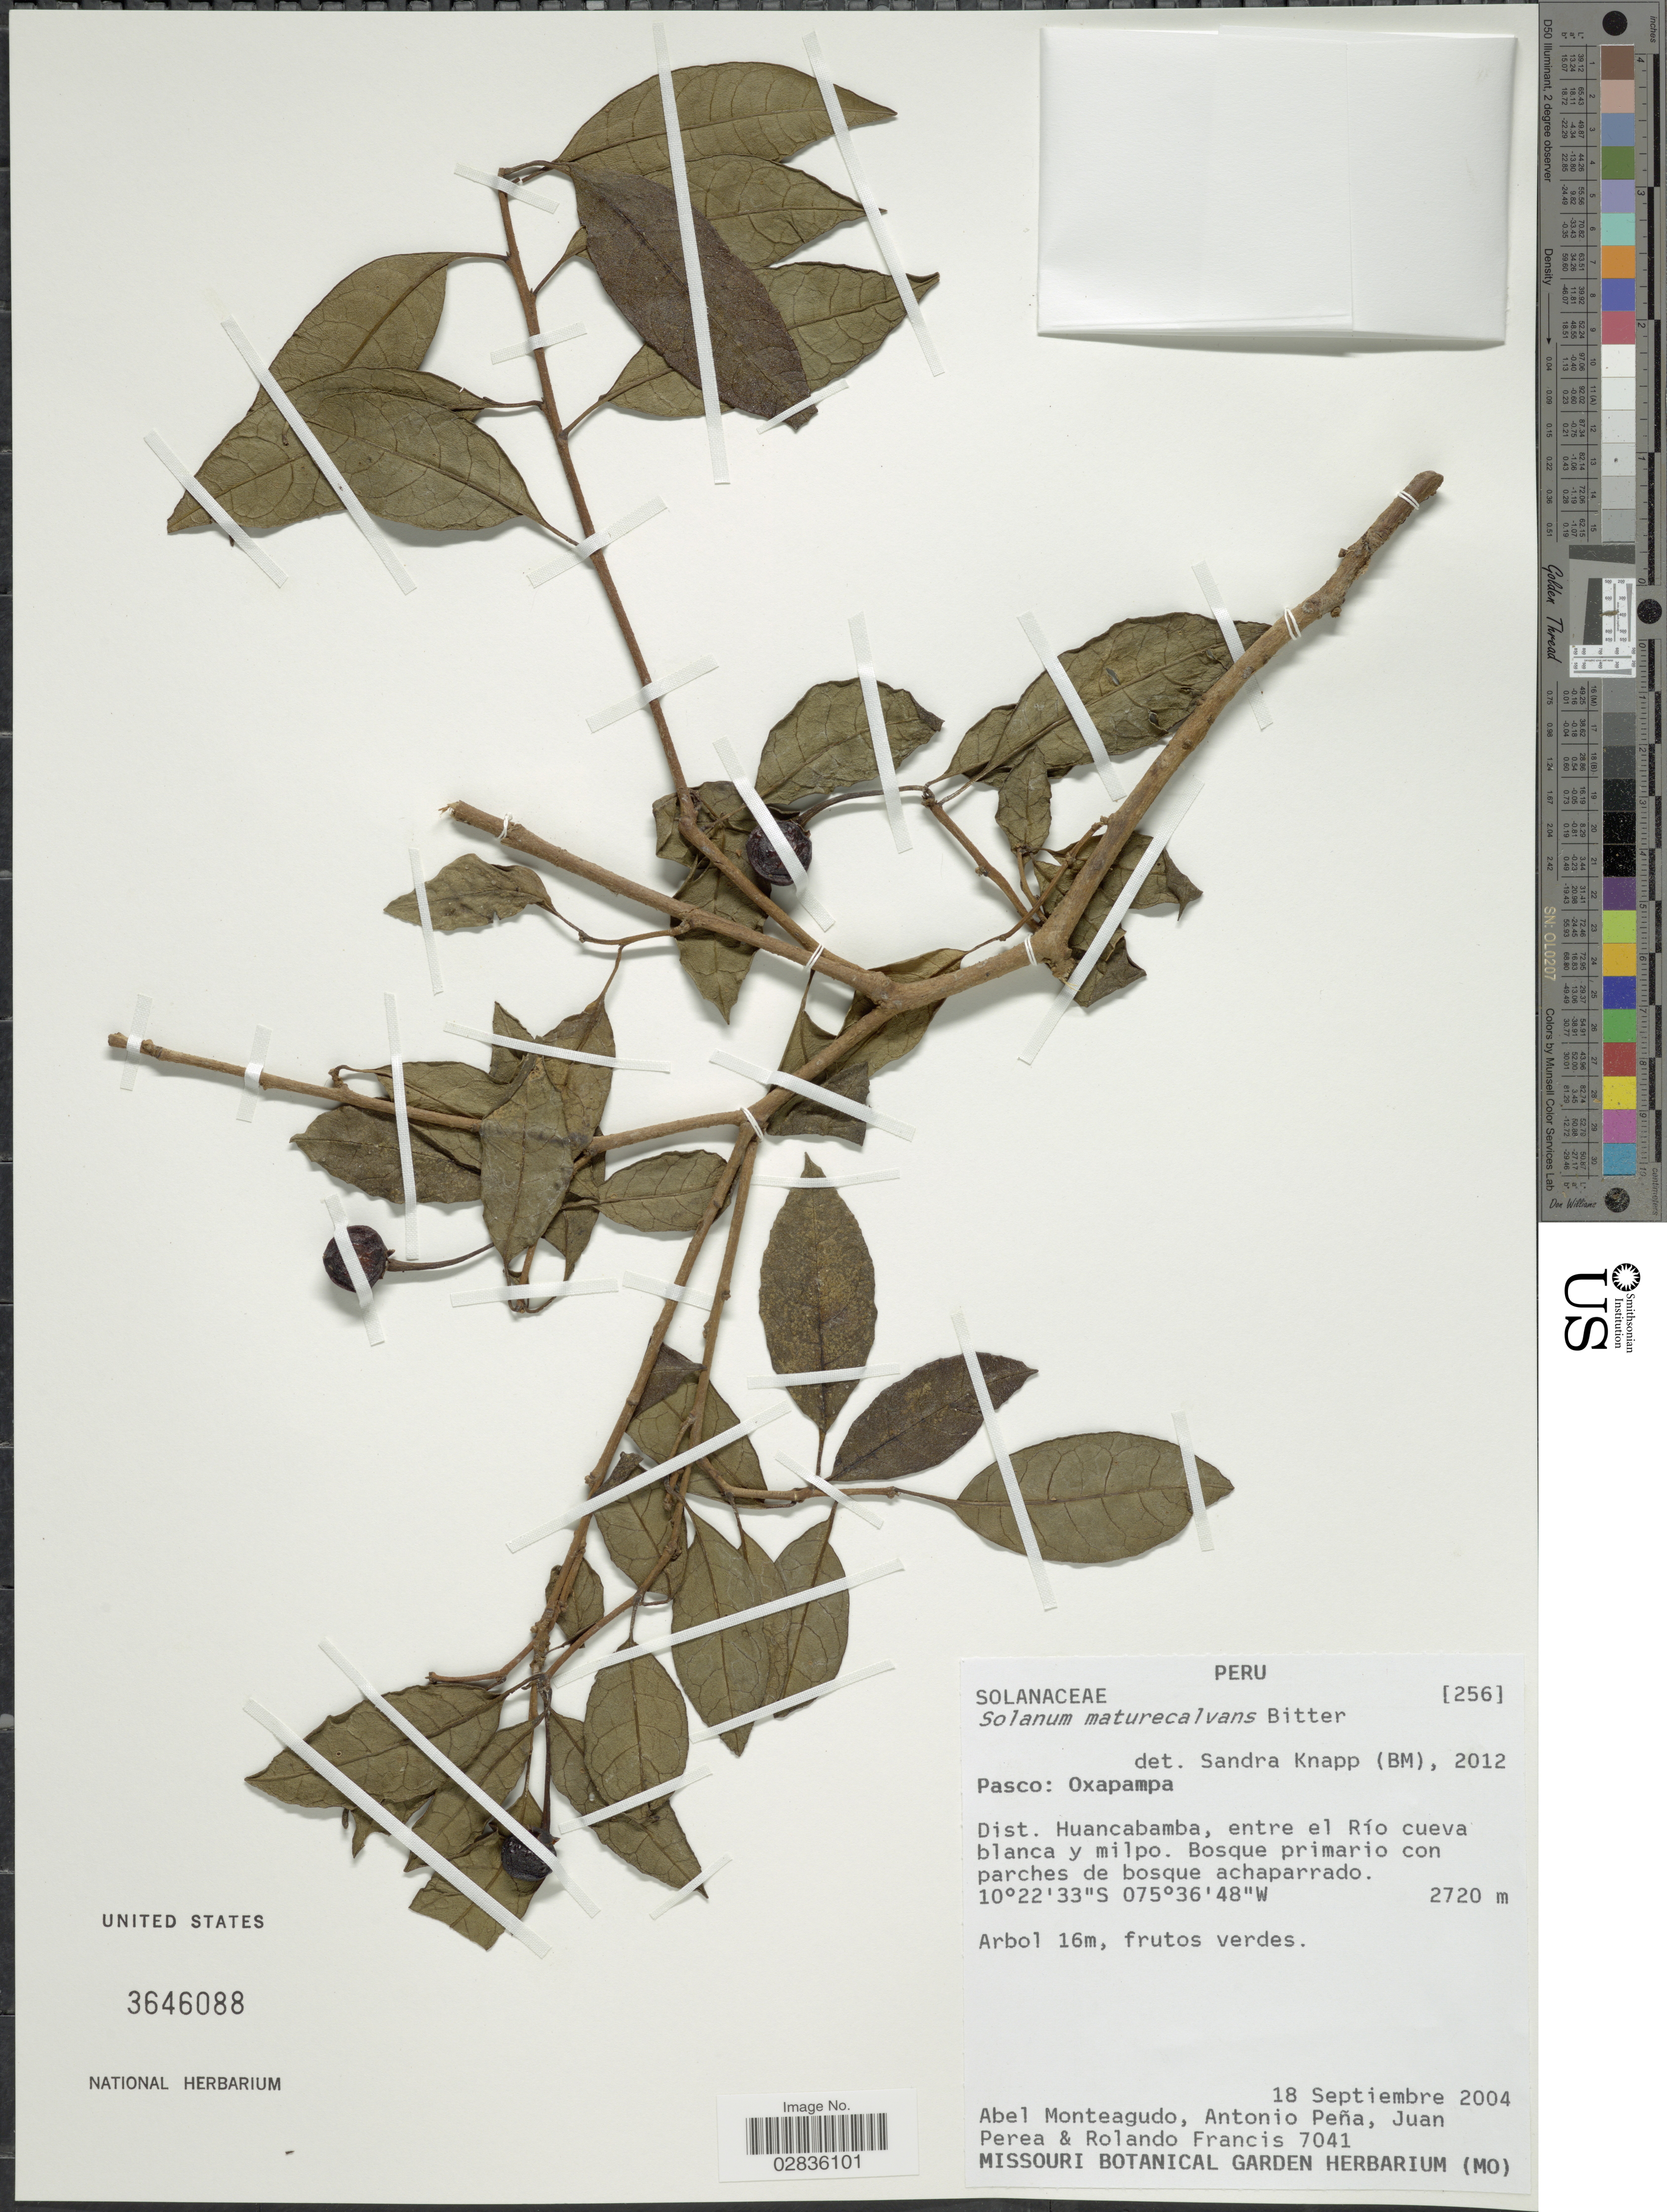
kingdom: Plantae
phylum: Tracheophyta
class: Magnoliopsida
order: Solanales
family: Solanaceae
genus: Solanum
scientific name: Solanum maturecalvans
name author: Bitter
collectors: A. Monteagudo, A. Peña, J. Perea & R. Francis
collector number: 7041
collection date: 2004-09-18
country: Peru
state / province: Pasco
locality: Oxapampa. Dist. Huancabamba, entre el Río cueva blanca y milpo.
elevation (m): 2720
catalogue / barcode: US 3646088